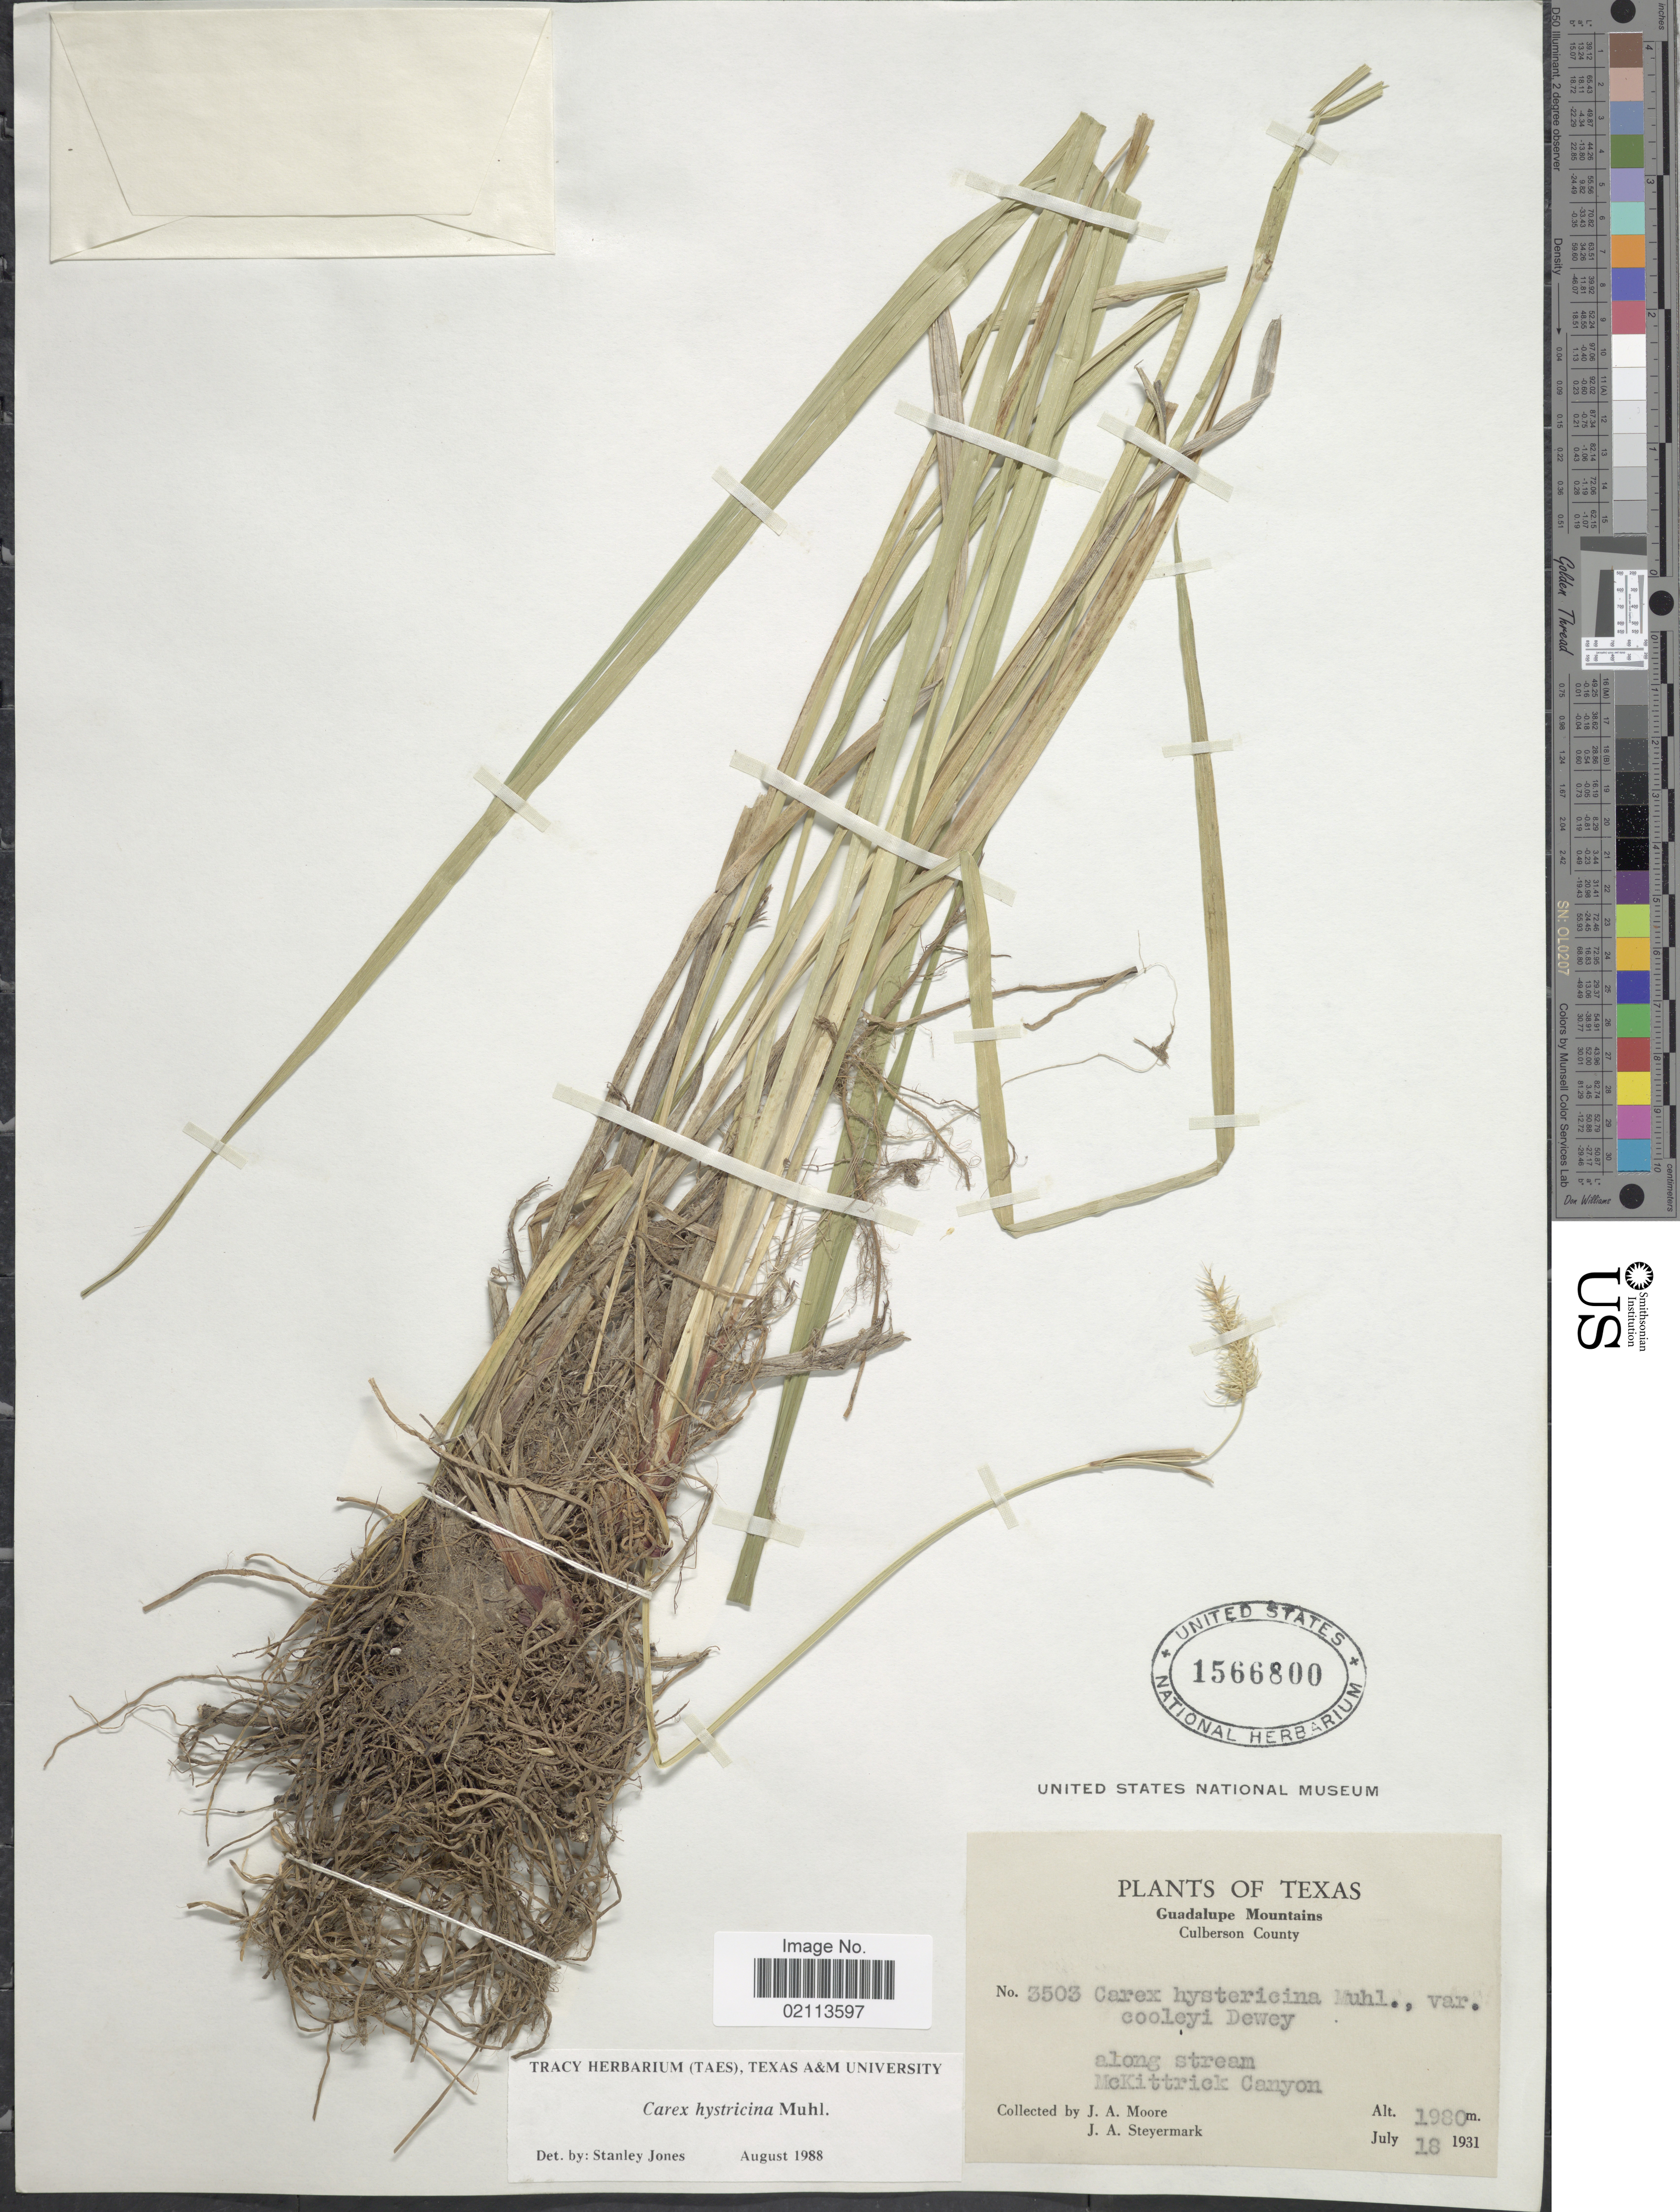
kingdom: Plantae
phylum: Tracheophyta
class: Liliopsida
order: Poales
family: Cyperaceae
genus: Carex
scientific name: Carex hystericina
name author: Muhl. ex Willd.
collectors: J. A. Moore & J. Steyermark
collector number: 3503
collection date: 1931-07-18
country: United States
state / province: Texas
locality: Guadalupe Mountains, Culberson County, along stream, McKittrick Canyon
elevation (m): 1980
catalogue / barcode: US 1566800